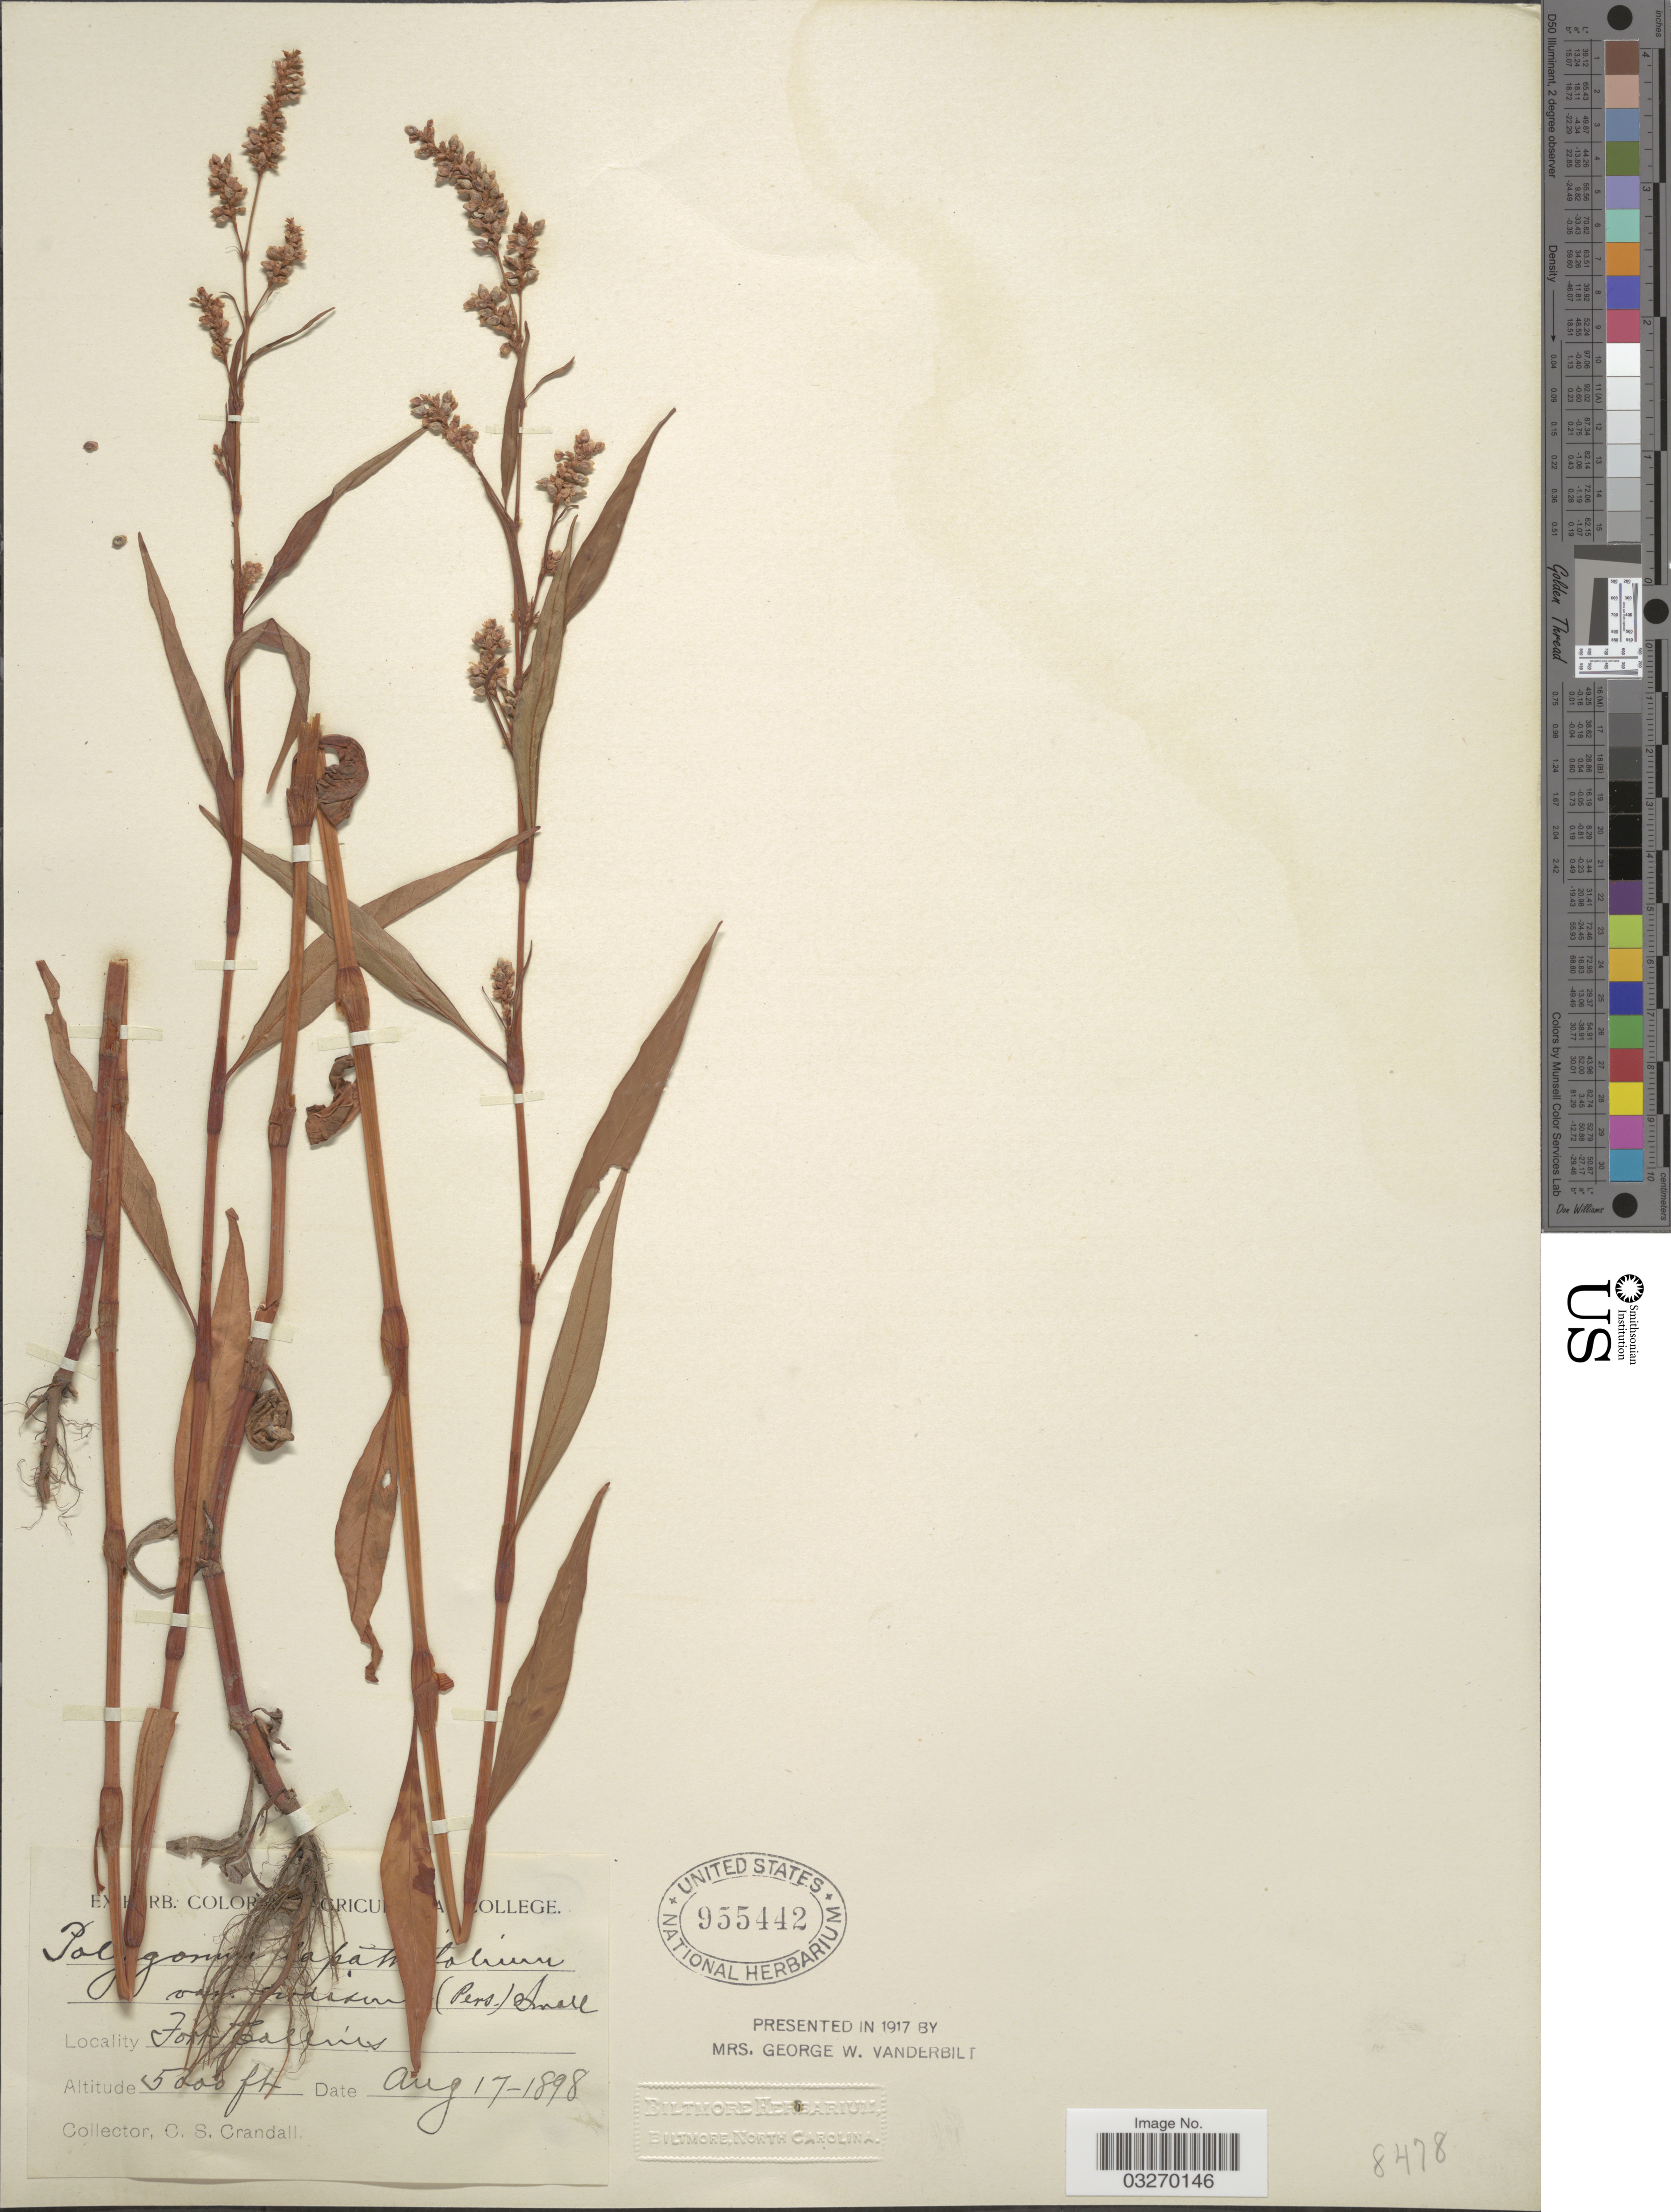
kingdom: Plantae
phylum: Tracheophyta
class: Magnoliopsida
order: Caryophyllales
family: Polygonaceae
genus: Persicaria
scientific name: Persicaria lapathifolia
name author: (L.) Delarbre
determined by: Atha, D. E.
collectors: C. Crandall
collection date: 1898-08-17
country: United States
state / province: Colorado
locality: Fort Collins.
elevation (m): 1524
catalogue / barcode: US 955442